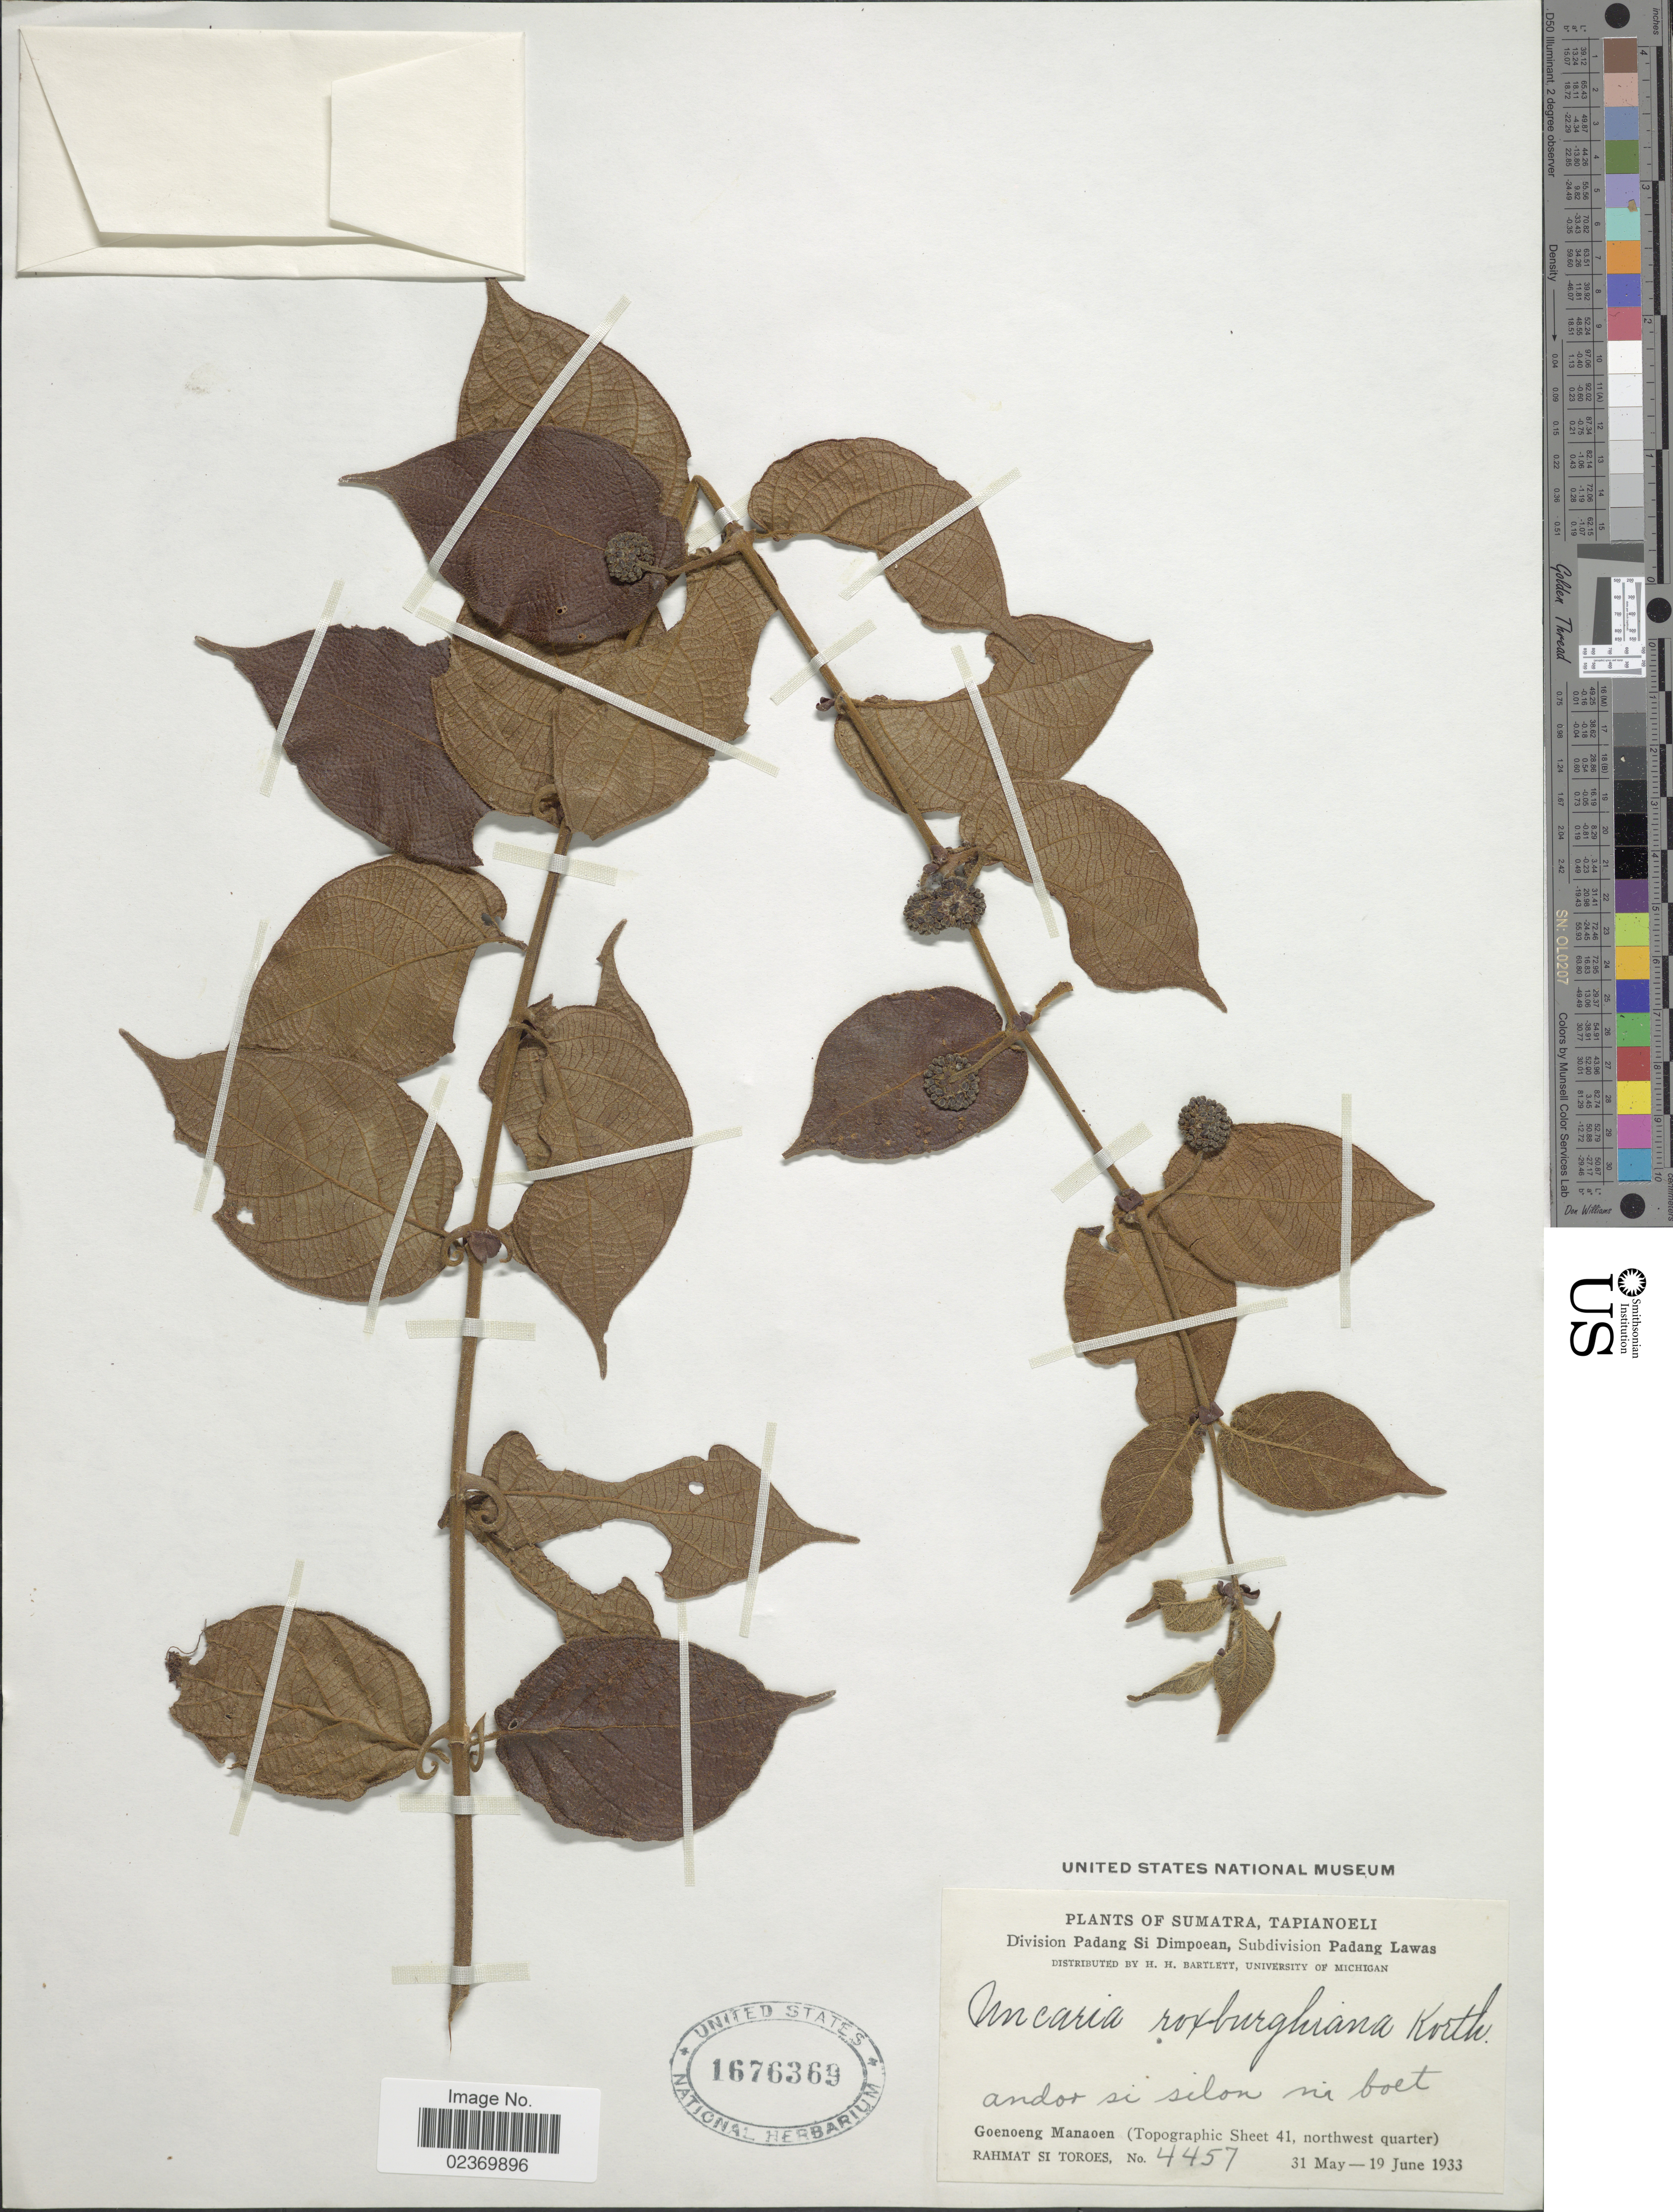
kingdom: Plantae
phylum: Tracheophyta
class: Magnoliopsida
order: Gentianales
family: Rubiaceae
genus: Uncaria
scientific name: Uncaria roxburghiana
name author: Korth.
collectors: Rahmat Si Boeea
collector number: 4457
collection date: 1933-05-31/1933-06-19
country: Indonesia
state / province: Sumatra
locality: Tapianoeli, Division Padang Si Dimpoean, Subdivision Padang Lawas. Goenoeng Manaoen ( Topographic Sheet 41, northwest quarter)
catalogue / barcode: US 1676369